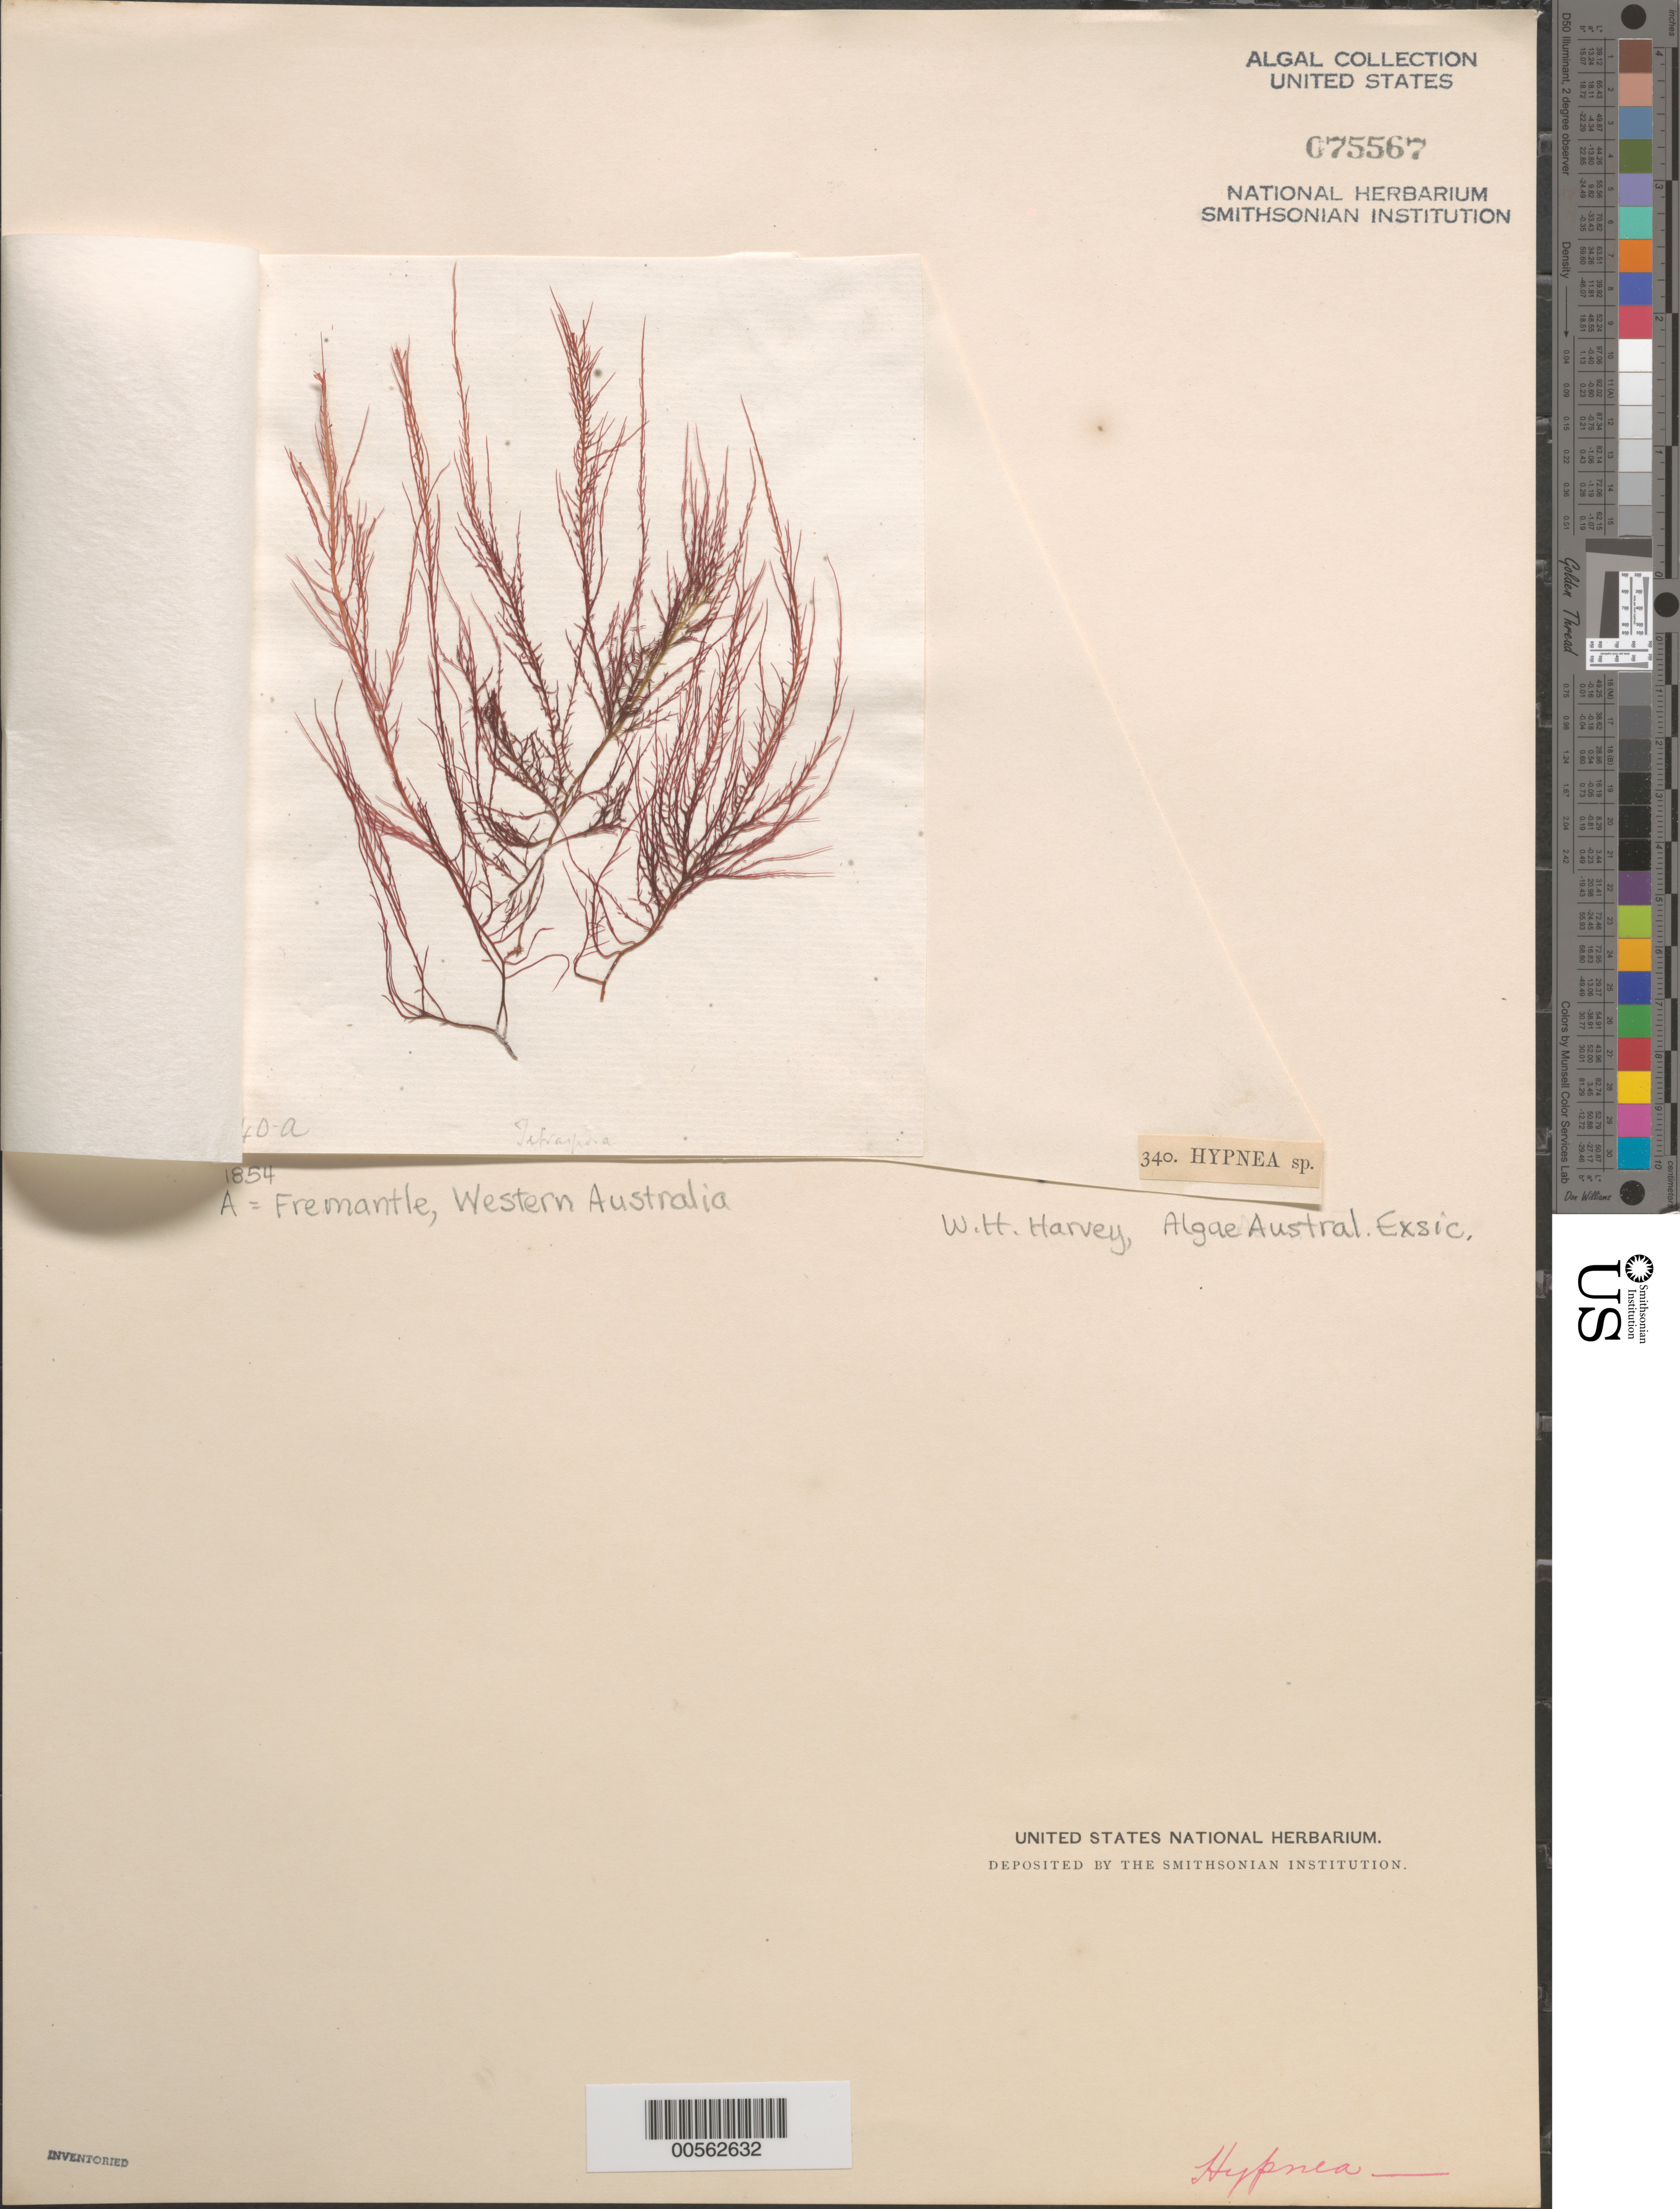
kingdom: Plantae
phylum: Rhodophyta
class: Florideophyceae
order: Gigartinales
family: Cystocloniaceae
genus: Hypnea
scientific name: Hypnea sp.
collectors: W. Harvey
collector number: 340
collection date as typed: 1854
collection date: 1854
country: Australia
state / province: Western Australia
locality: Fremantle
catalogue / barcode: US 75567